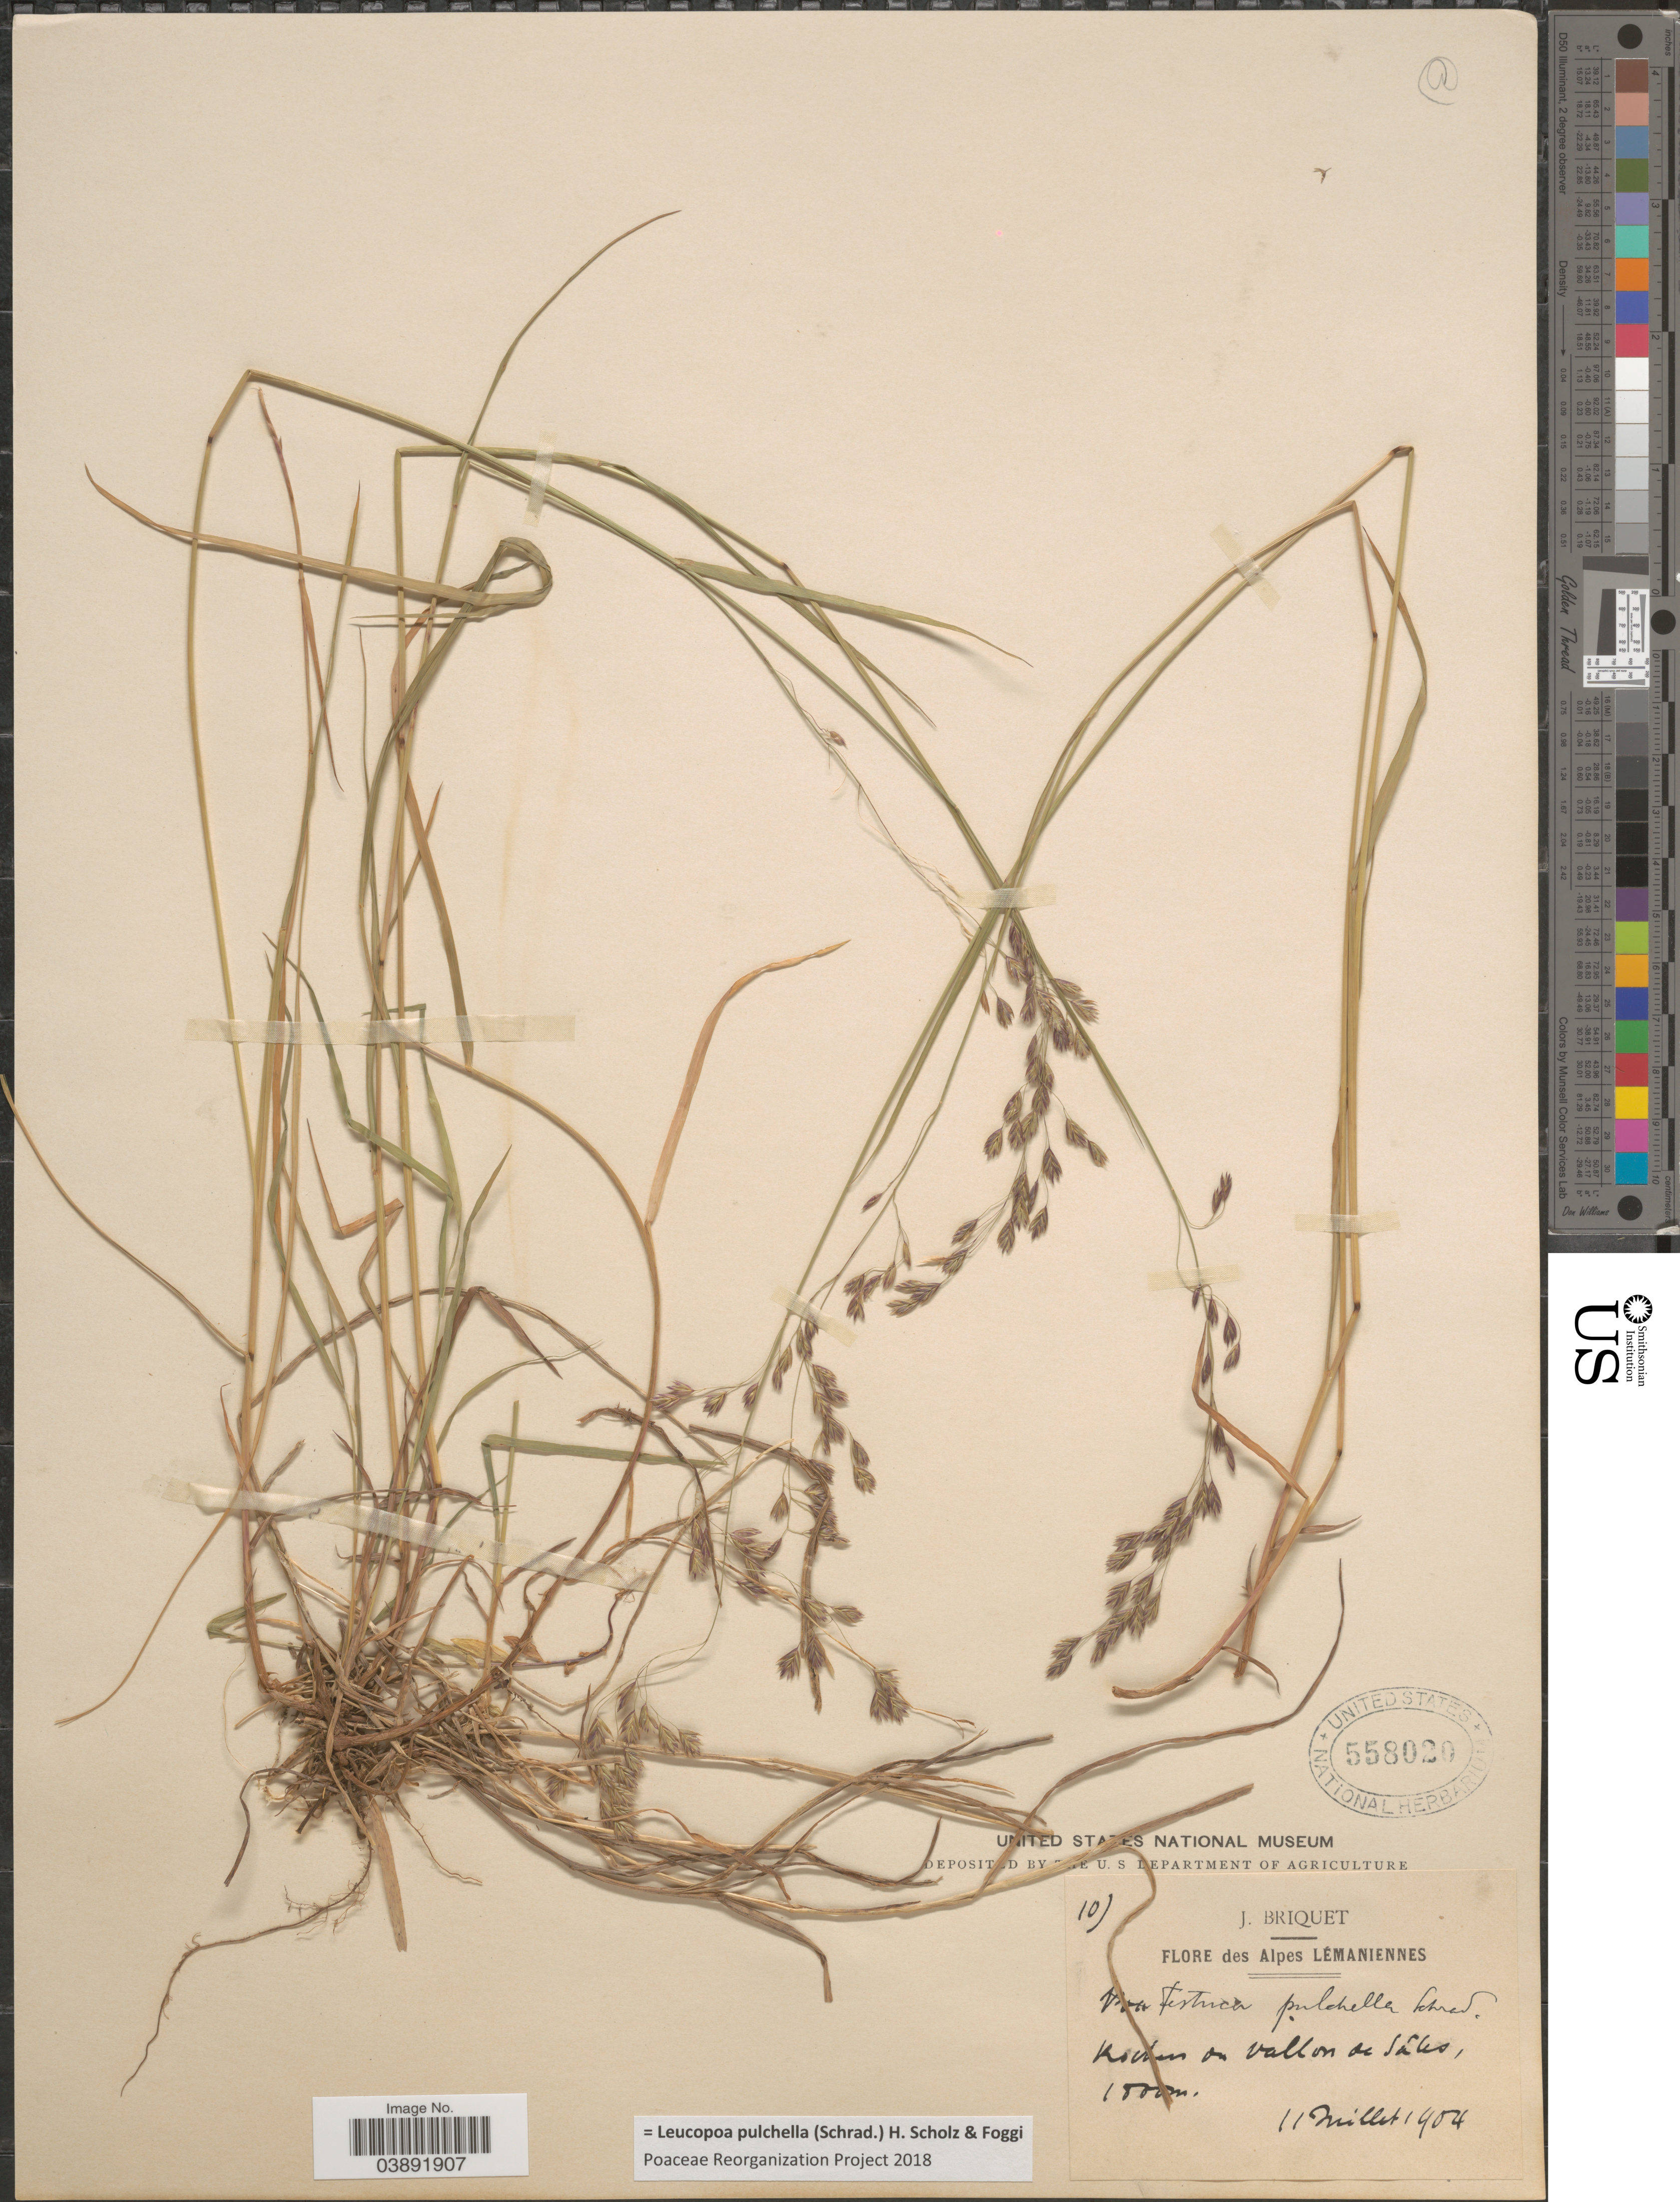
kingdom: Plantae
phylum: Tracheophyta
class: Liliopsida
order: Poales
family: Poaceae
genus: Leucopoa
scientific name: Leucopoa pulchella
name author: (Schrad.) H. Scholz & Foggi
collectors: J. I. Briquet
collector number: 10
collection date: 1904-07-11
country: France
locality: Alpes Lémaniennes. Rochers ou vallon de Sâles.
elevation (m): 1800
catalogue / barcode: US 558020